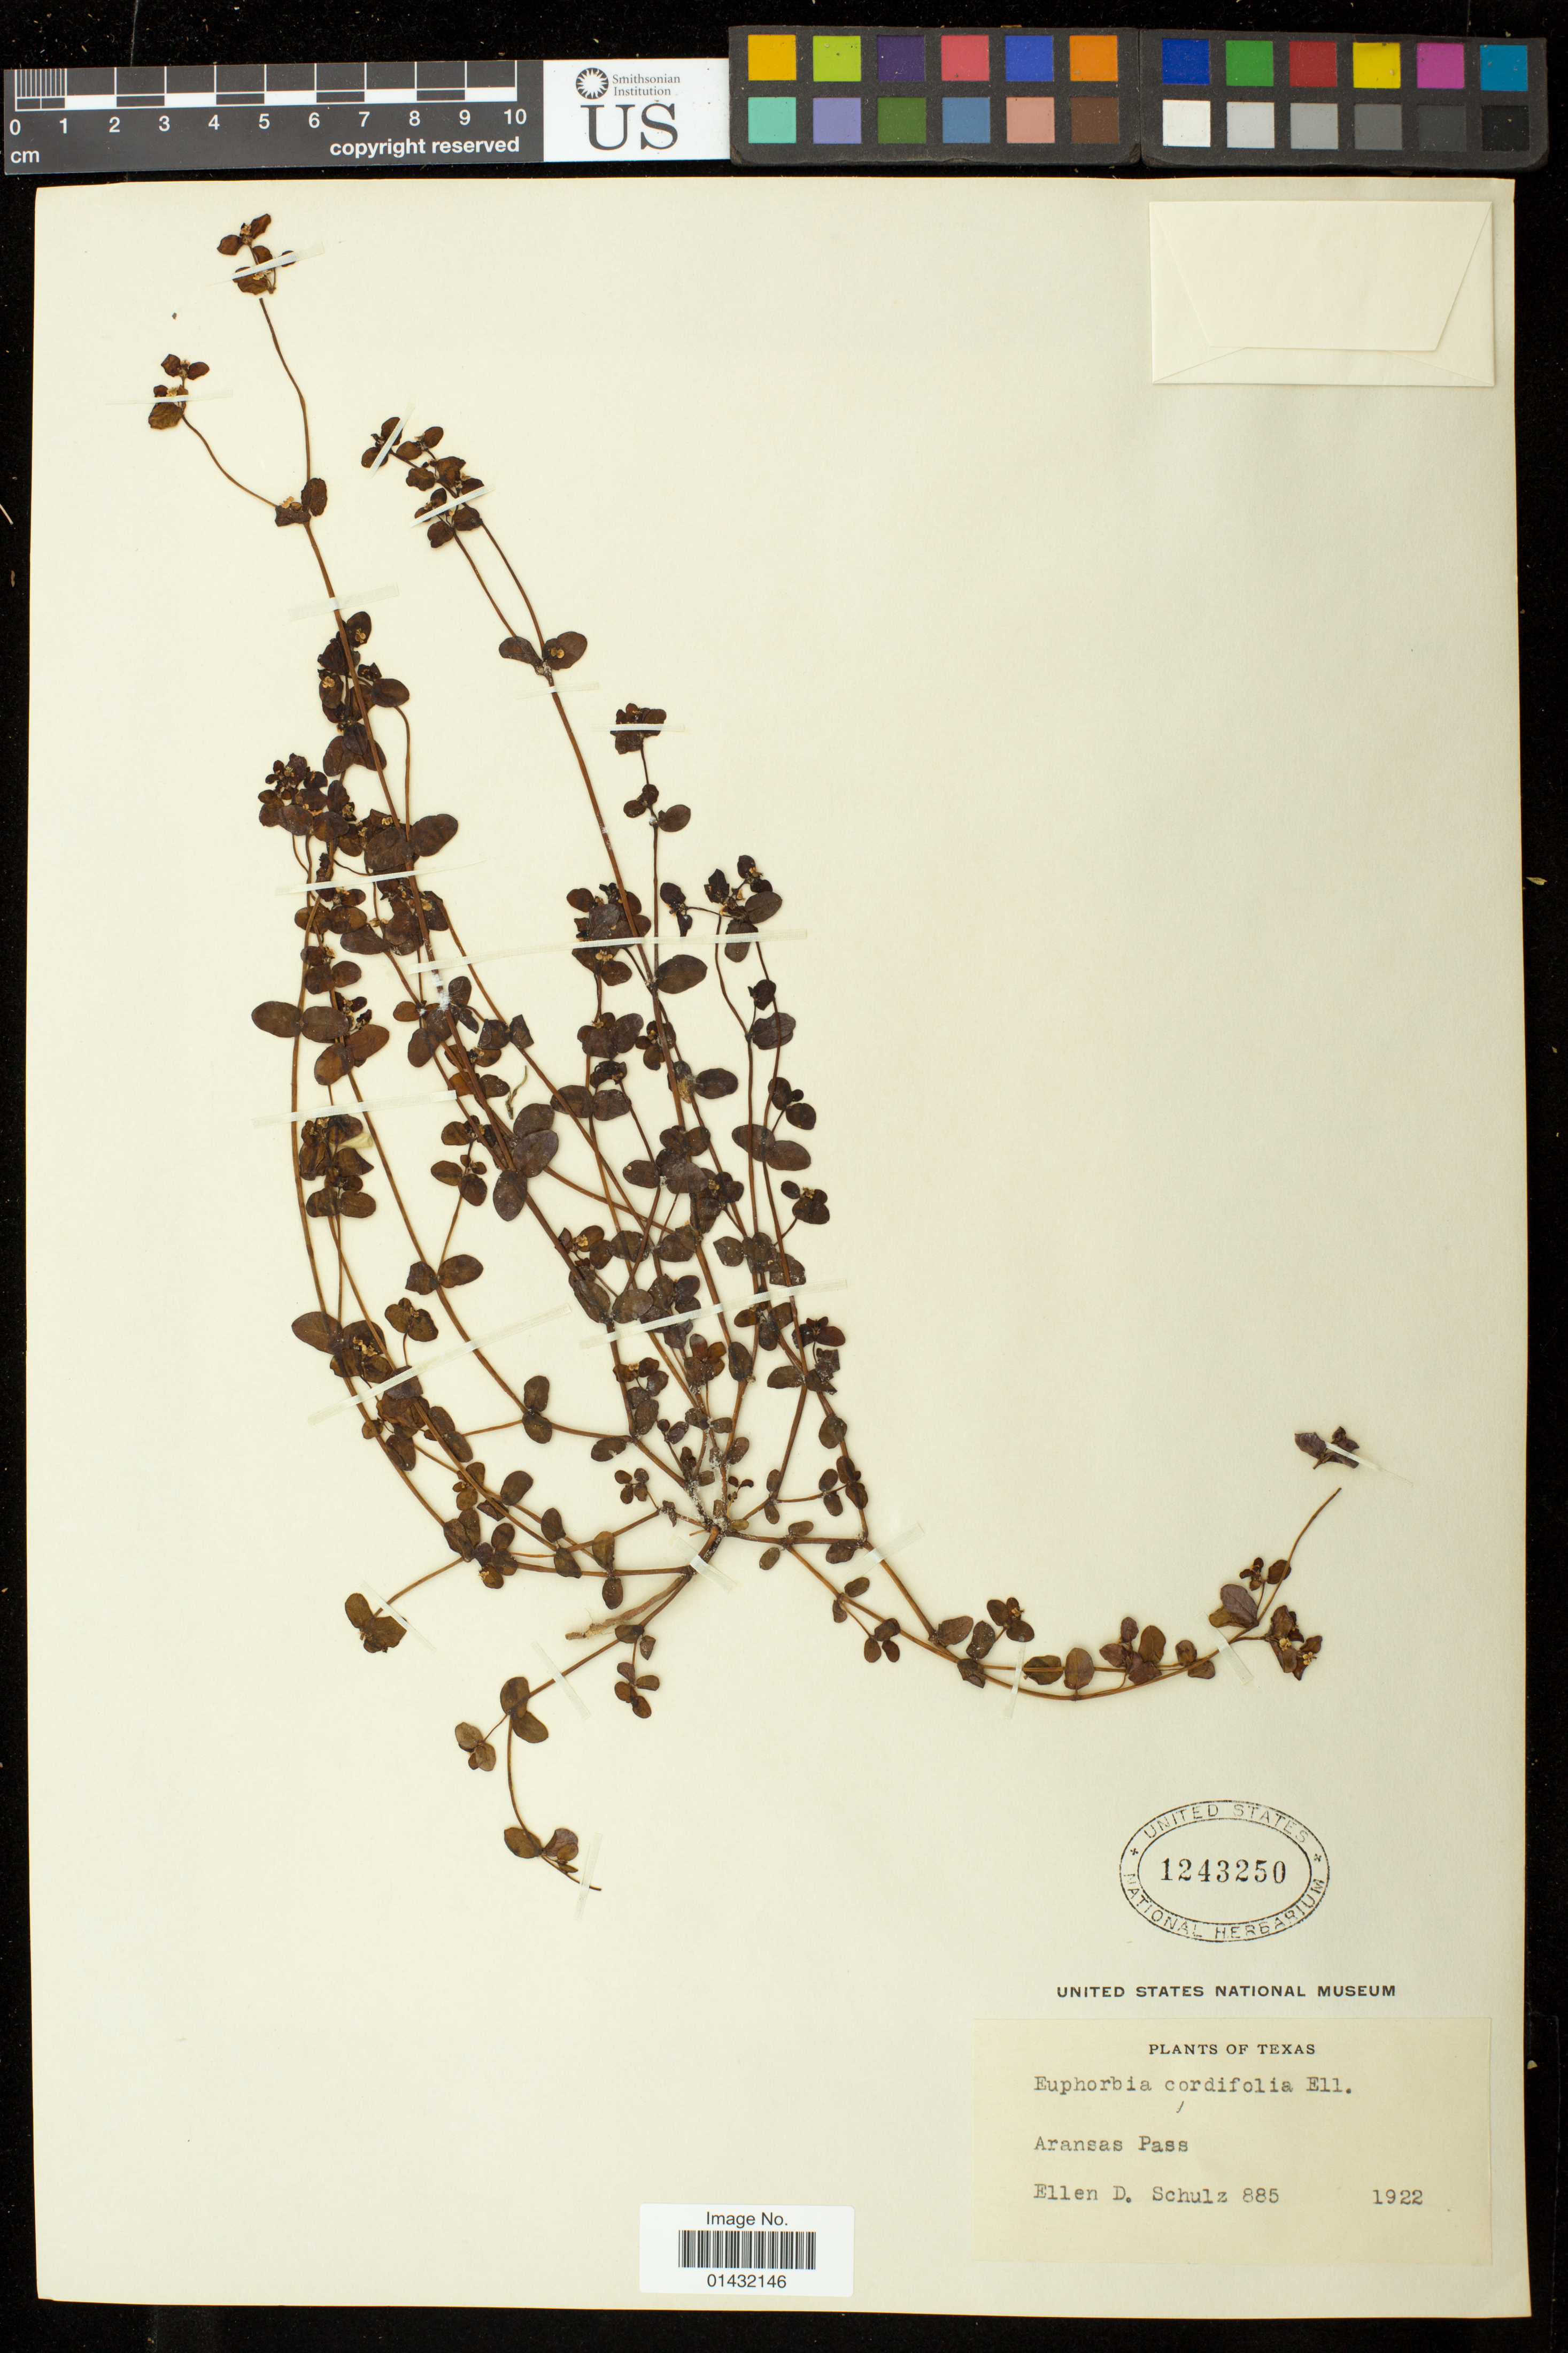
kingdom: Plantae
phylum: Tracheophyta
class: Magnoliopsida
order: Malpighiales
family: Euphorbiaceae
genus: Euphorbia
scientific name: Euphorbia cordifolia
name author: C.A. Mey. & Boiss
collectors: E. D. Schulz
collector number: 885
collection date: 1922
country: United States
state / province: Texas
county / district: San Patricio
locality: Aransas Pass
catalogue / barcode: US 1243250